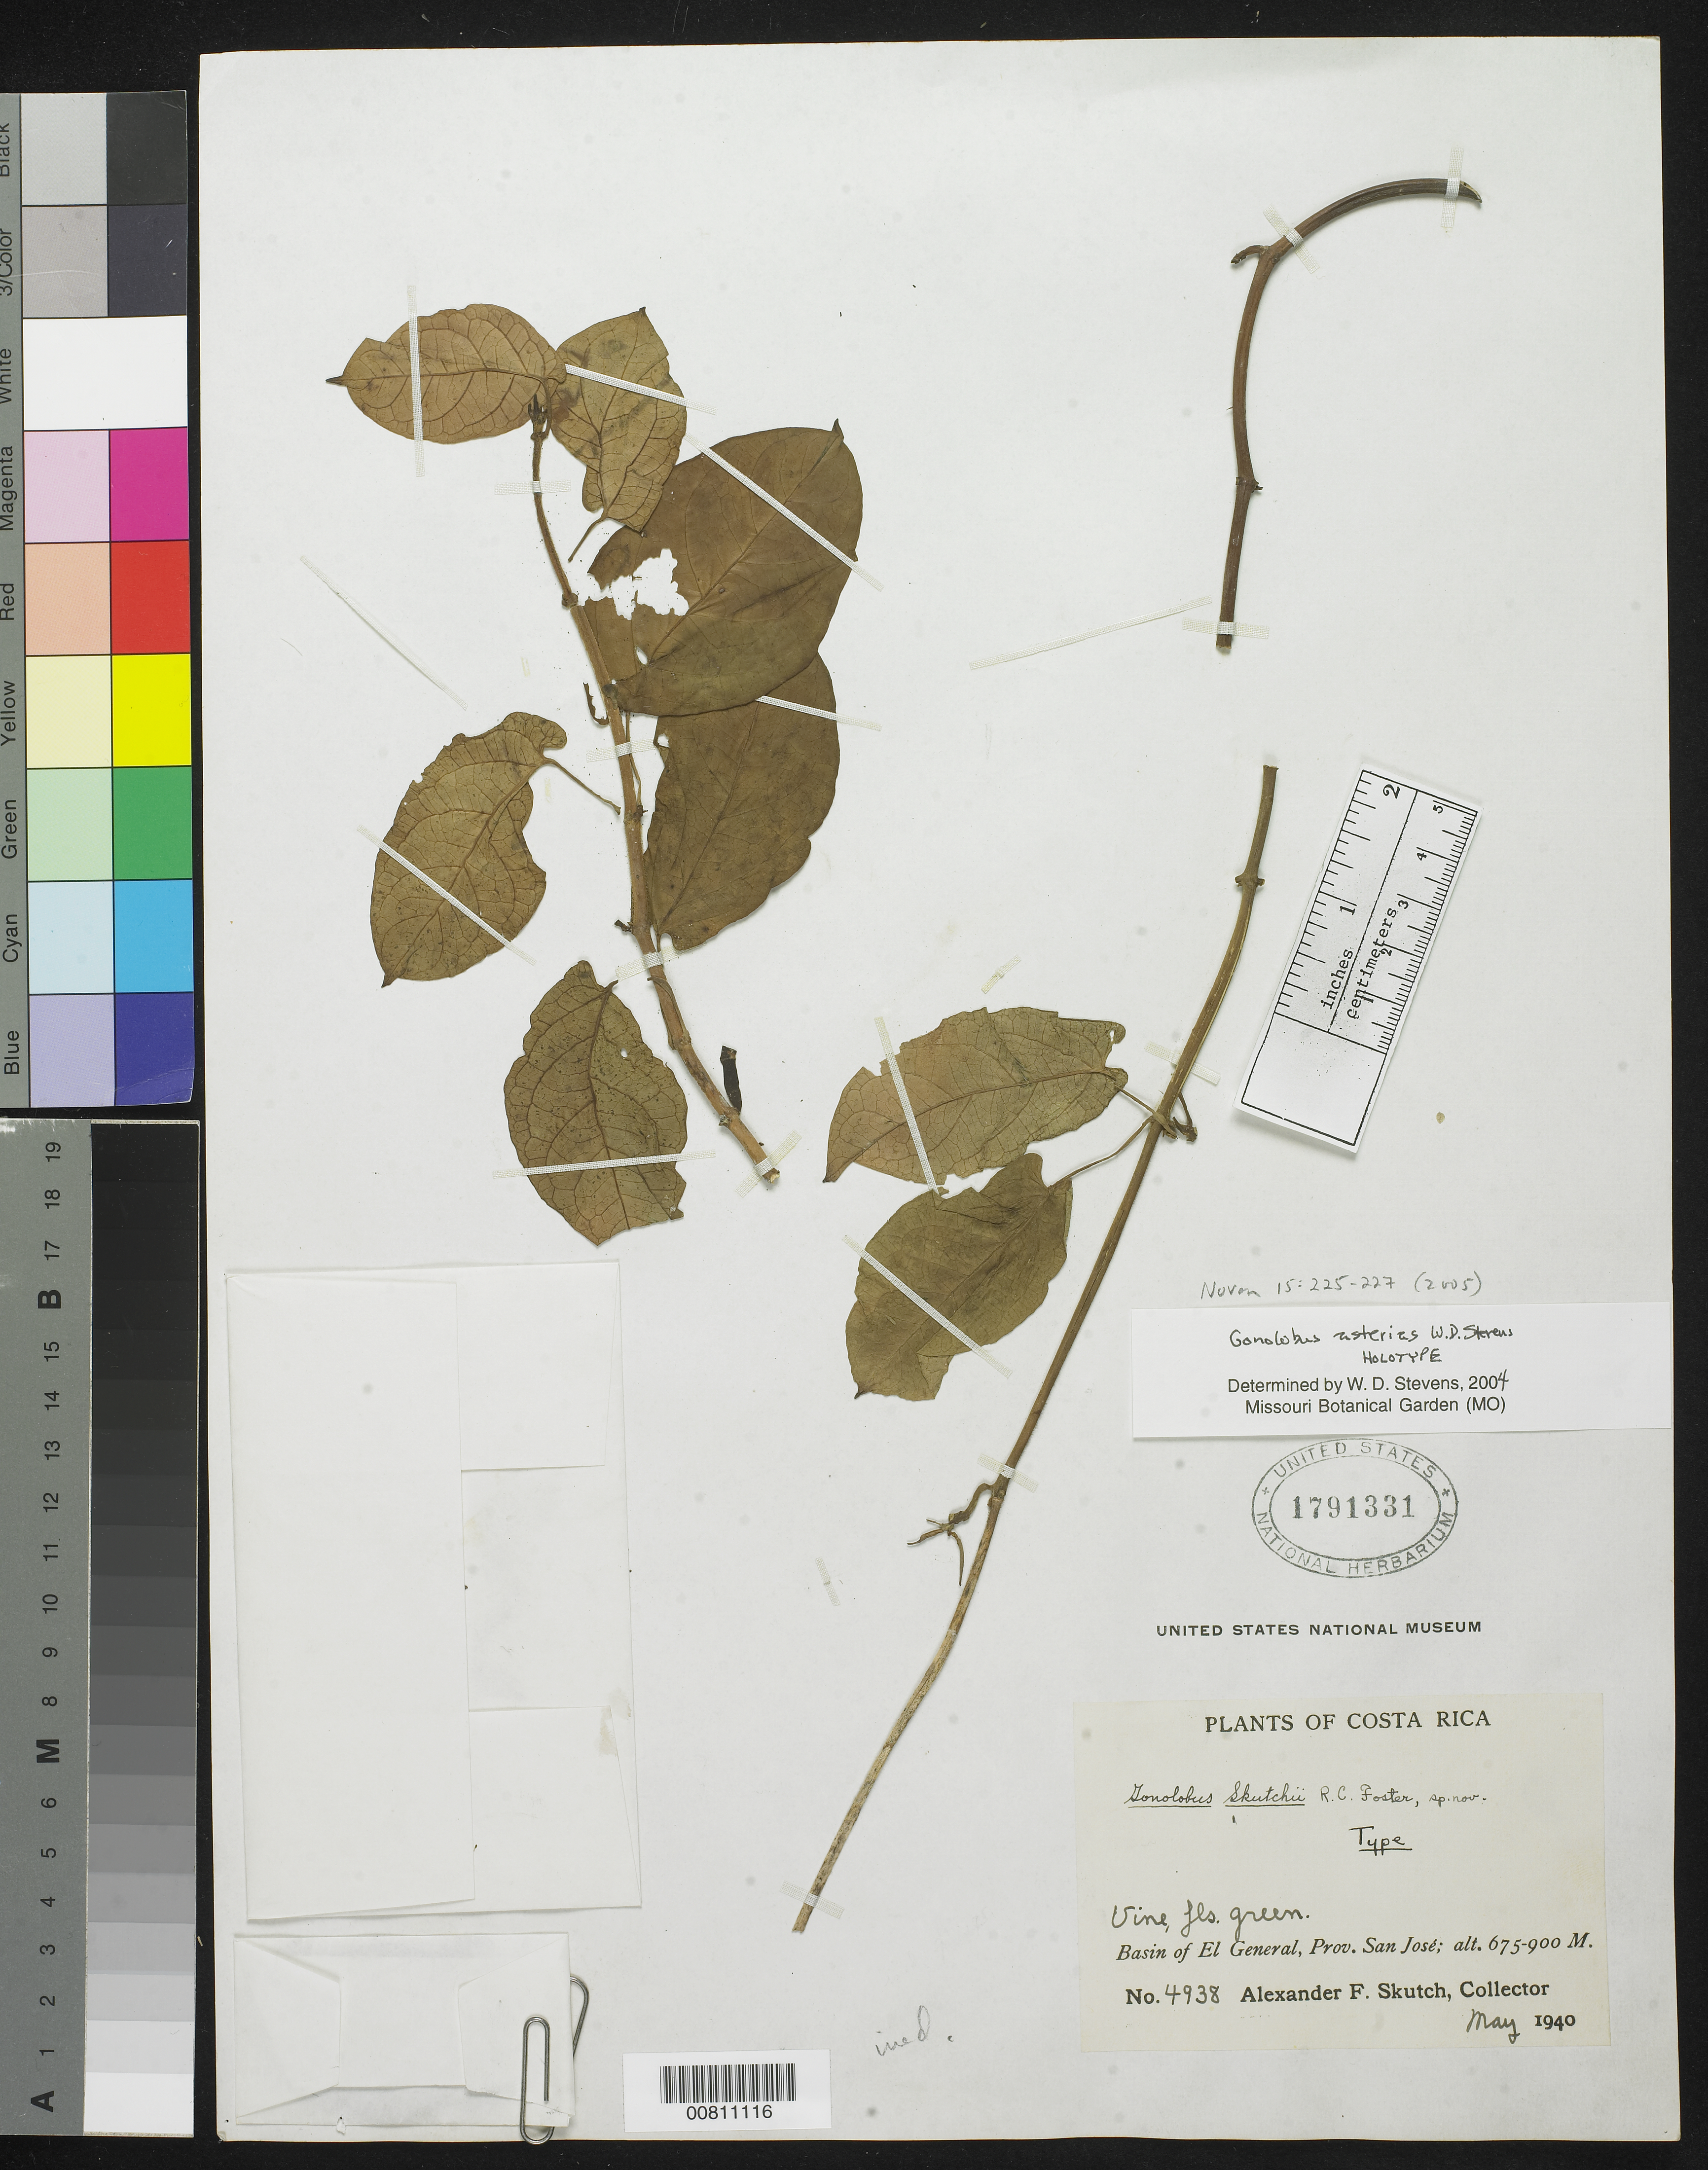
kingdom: Plantae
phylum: Tracheophyta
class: Magnoliopsida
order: Gentianales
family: Apocynaceae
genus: Gonolobus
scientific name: Gonolobus asterias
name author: W.D. Stevens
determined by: Stevens, W. Douglas, Missouri Botanical Garden (MO)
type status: Holotype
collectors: A. F. Skutch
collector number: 4938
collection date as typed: May 1940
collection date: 1940-05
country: Costa Rica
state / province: San José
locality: Basin of El General, Prov. San José.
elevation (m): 675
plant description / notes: Specimen originally annotated as type of Gonolobus skutchii R.C. Foster (nom. nud., name never published).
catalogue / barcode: US 1791331